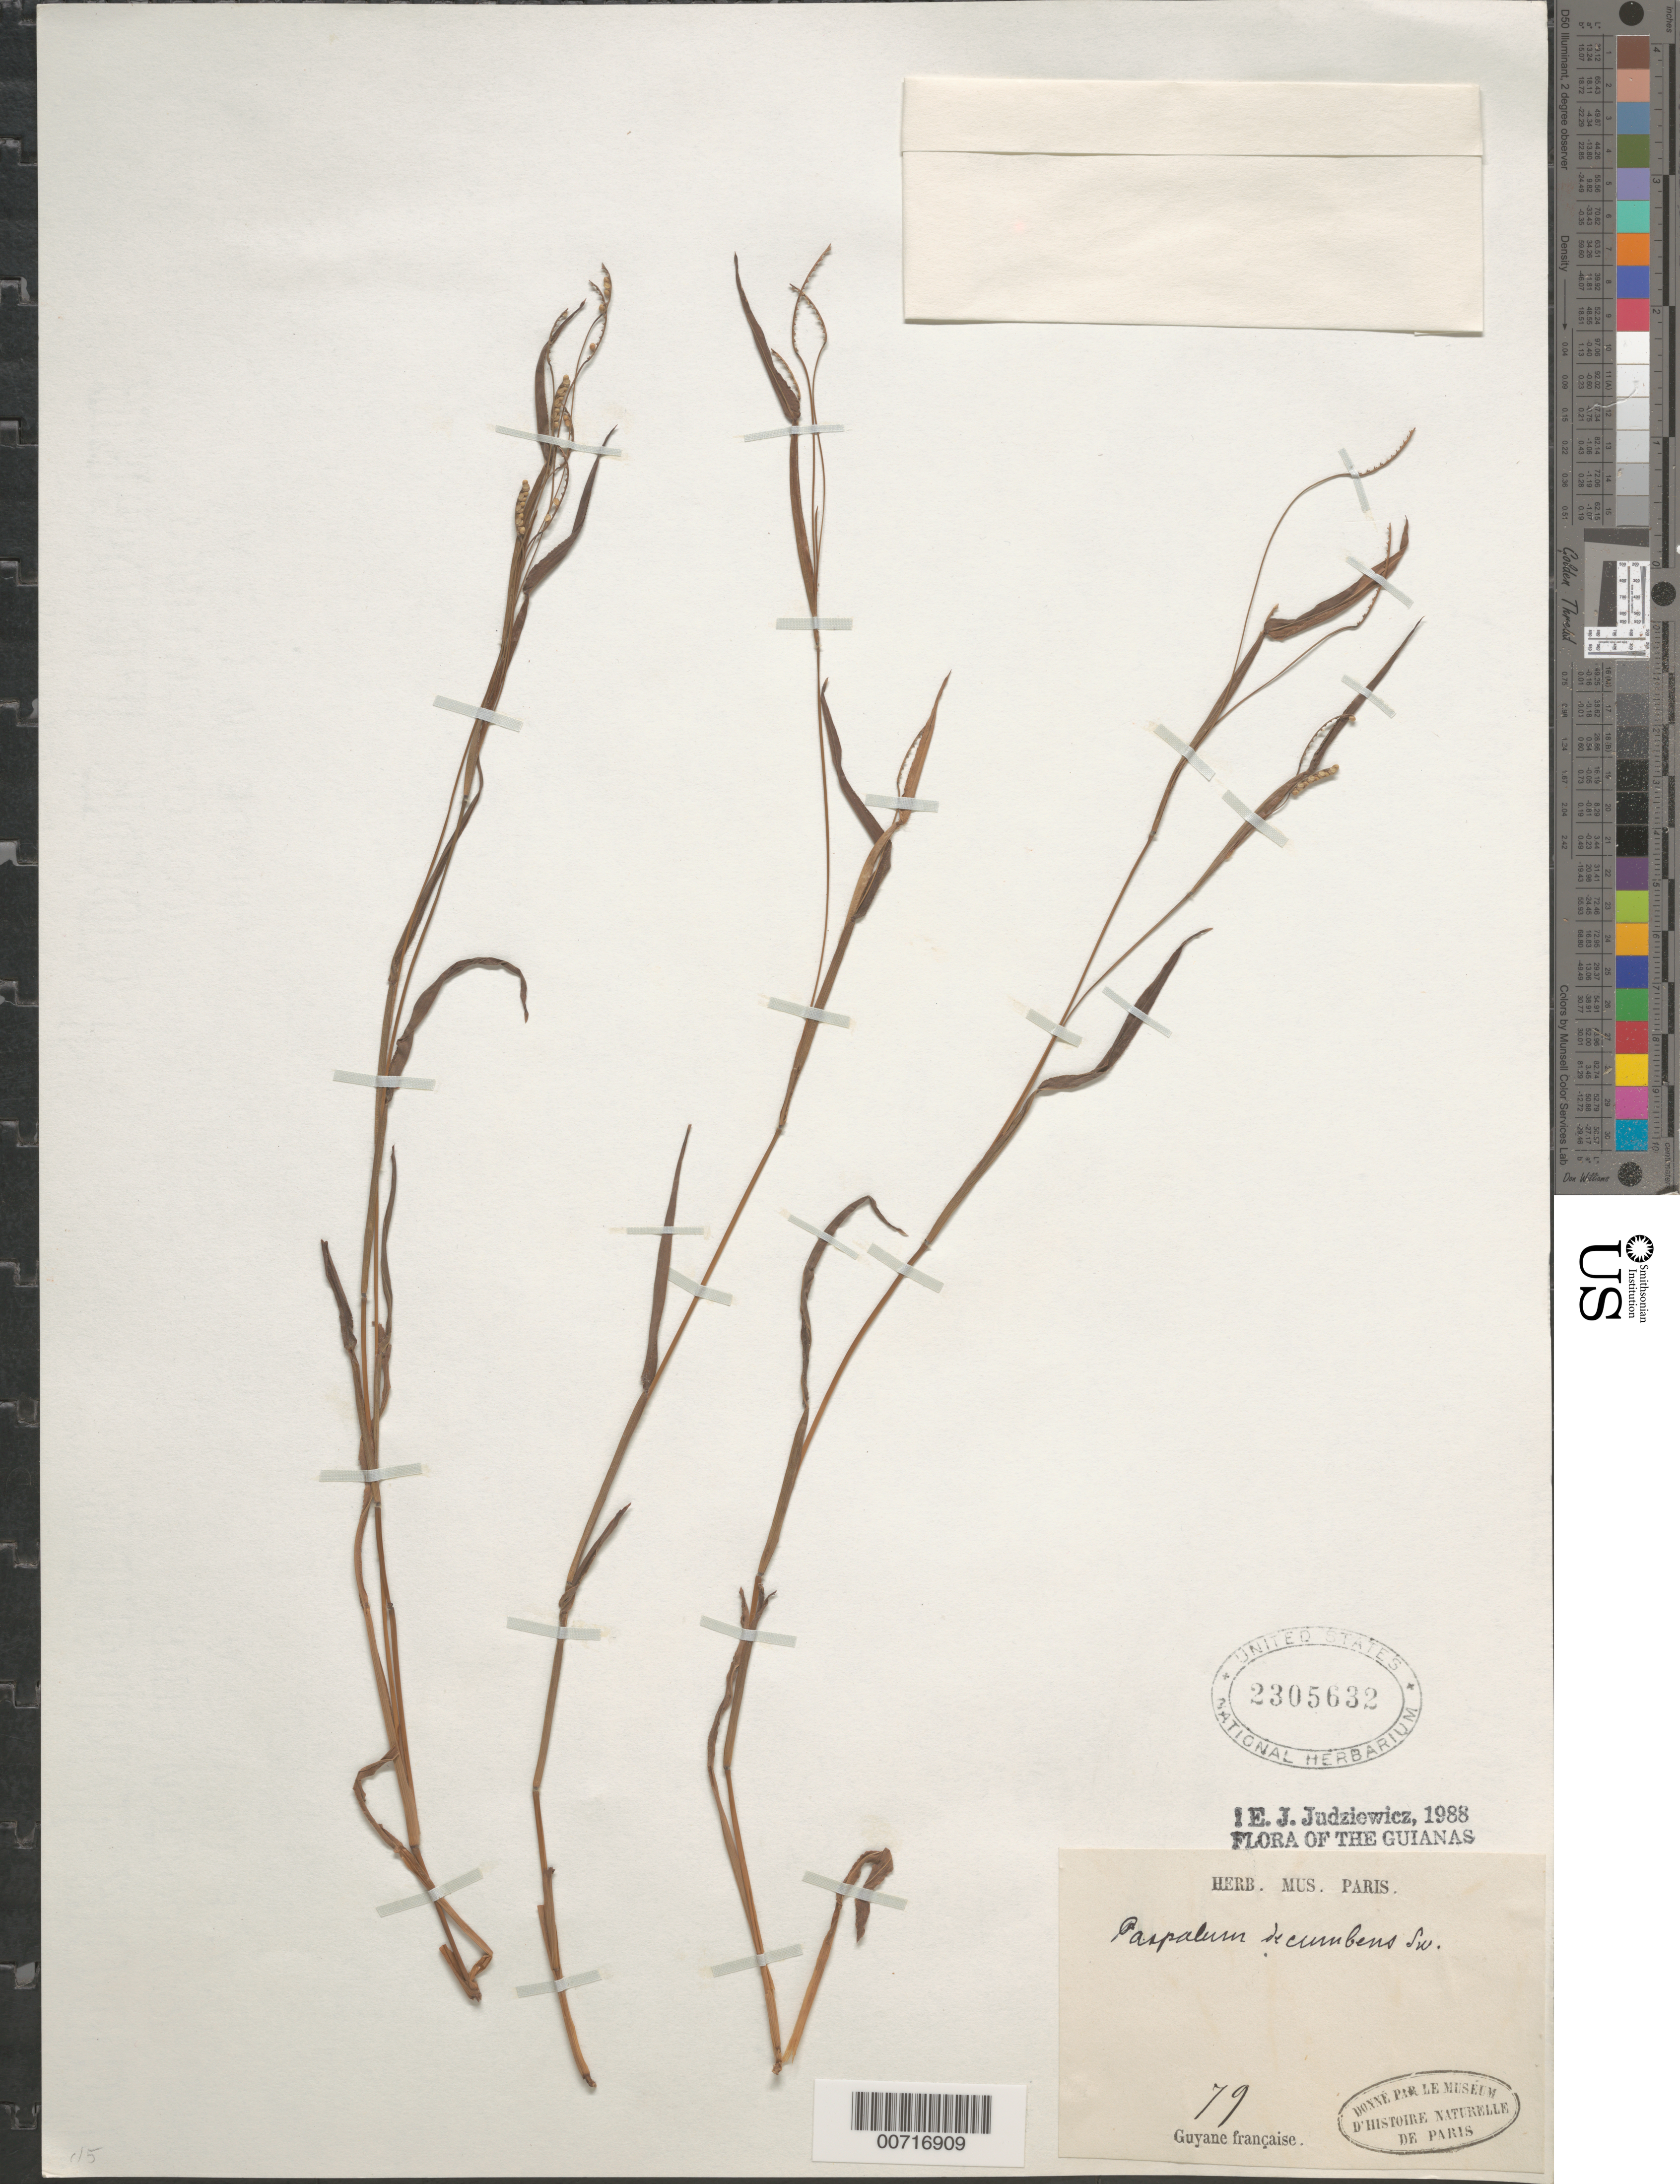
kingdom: Plantae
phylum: Tracheophyta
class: Liliopsida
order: Poales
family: Poaceae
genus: Paspalum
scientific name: Paspalum decumbens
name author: Sw.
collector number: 79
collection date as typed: s.d.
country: French Guiana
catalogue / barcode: US 2305632